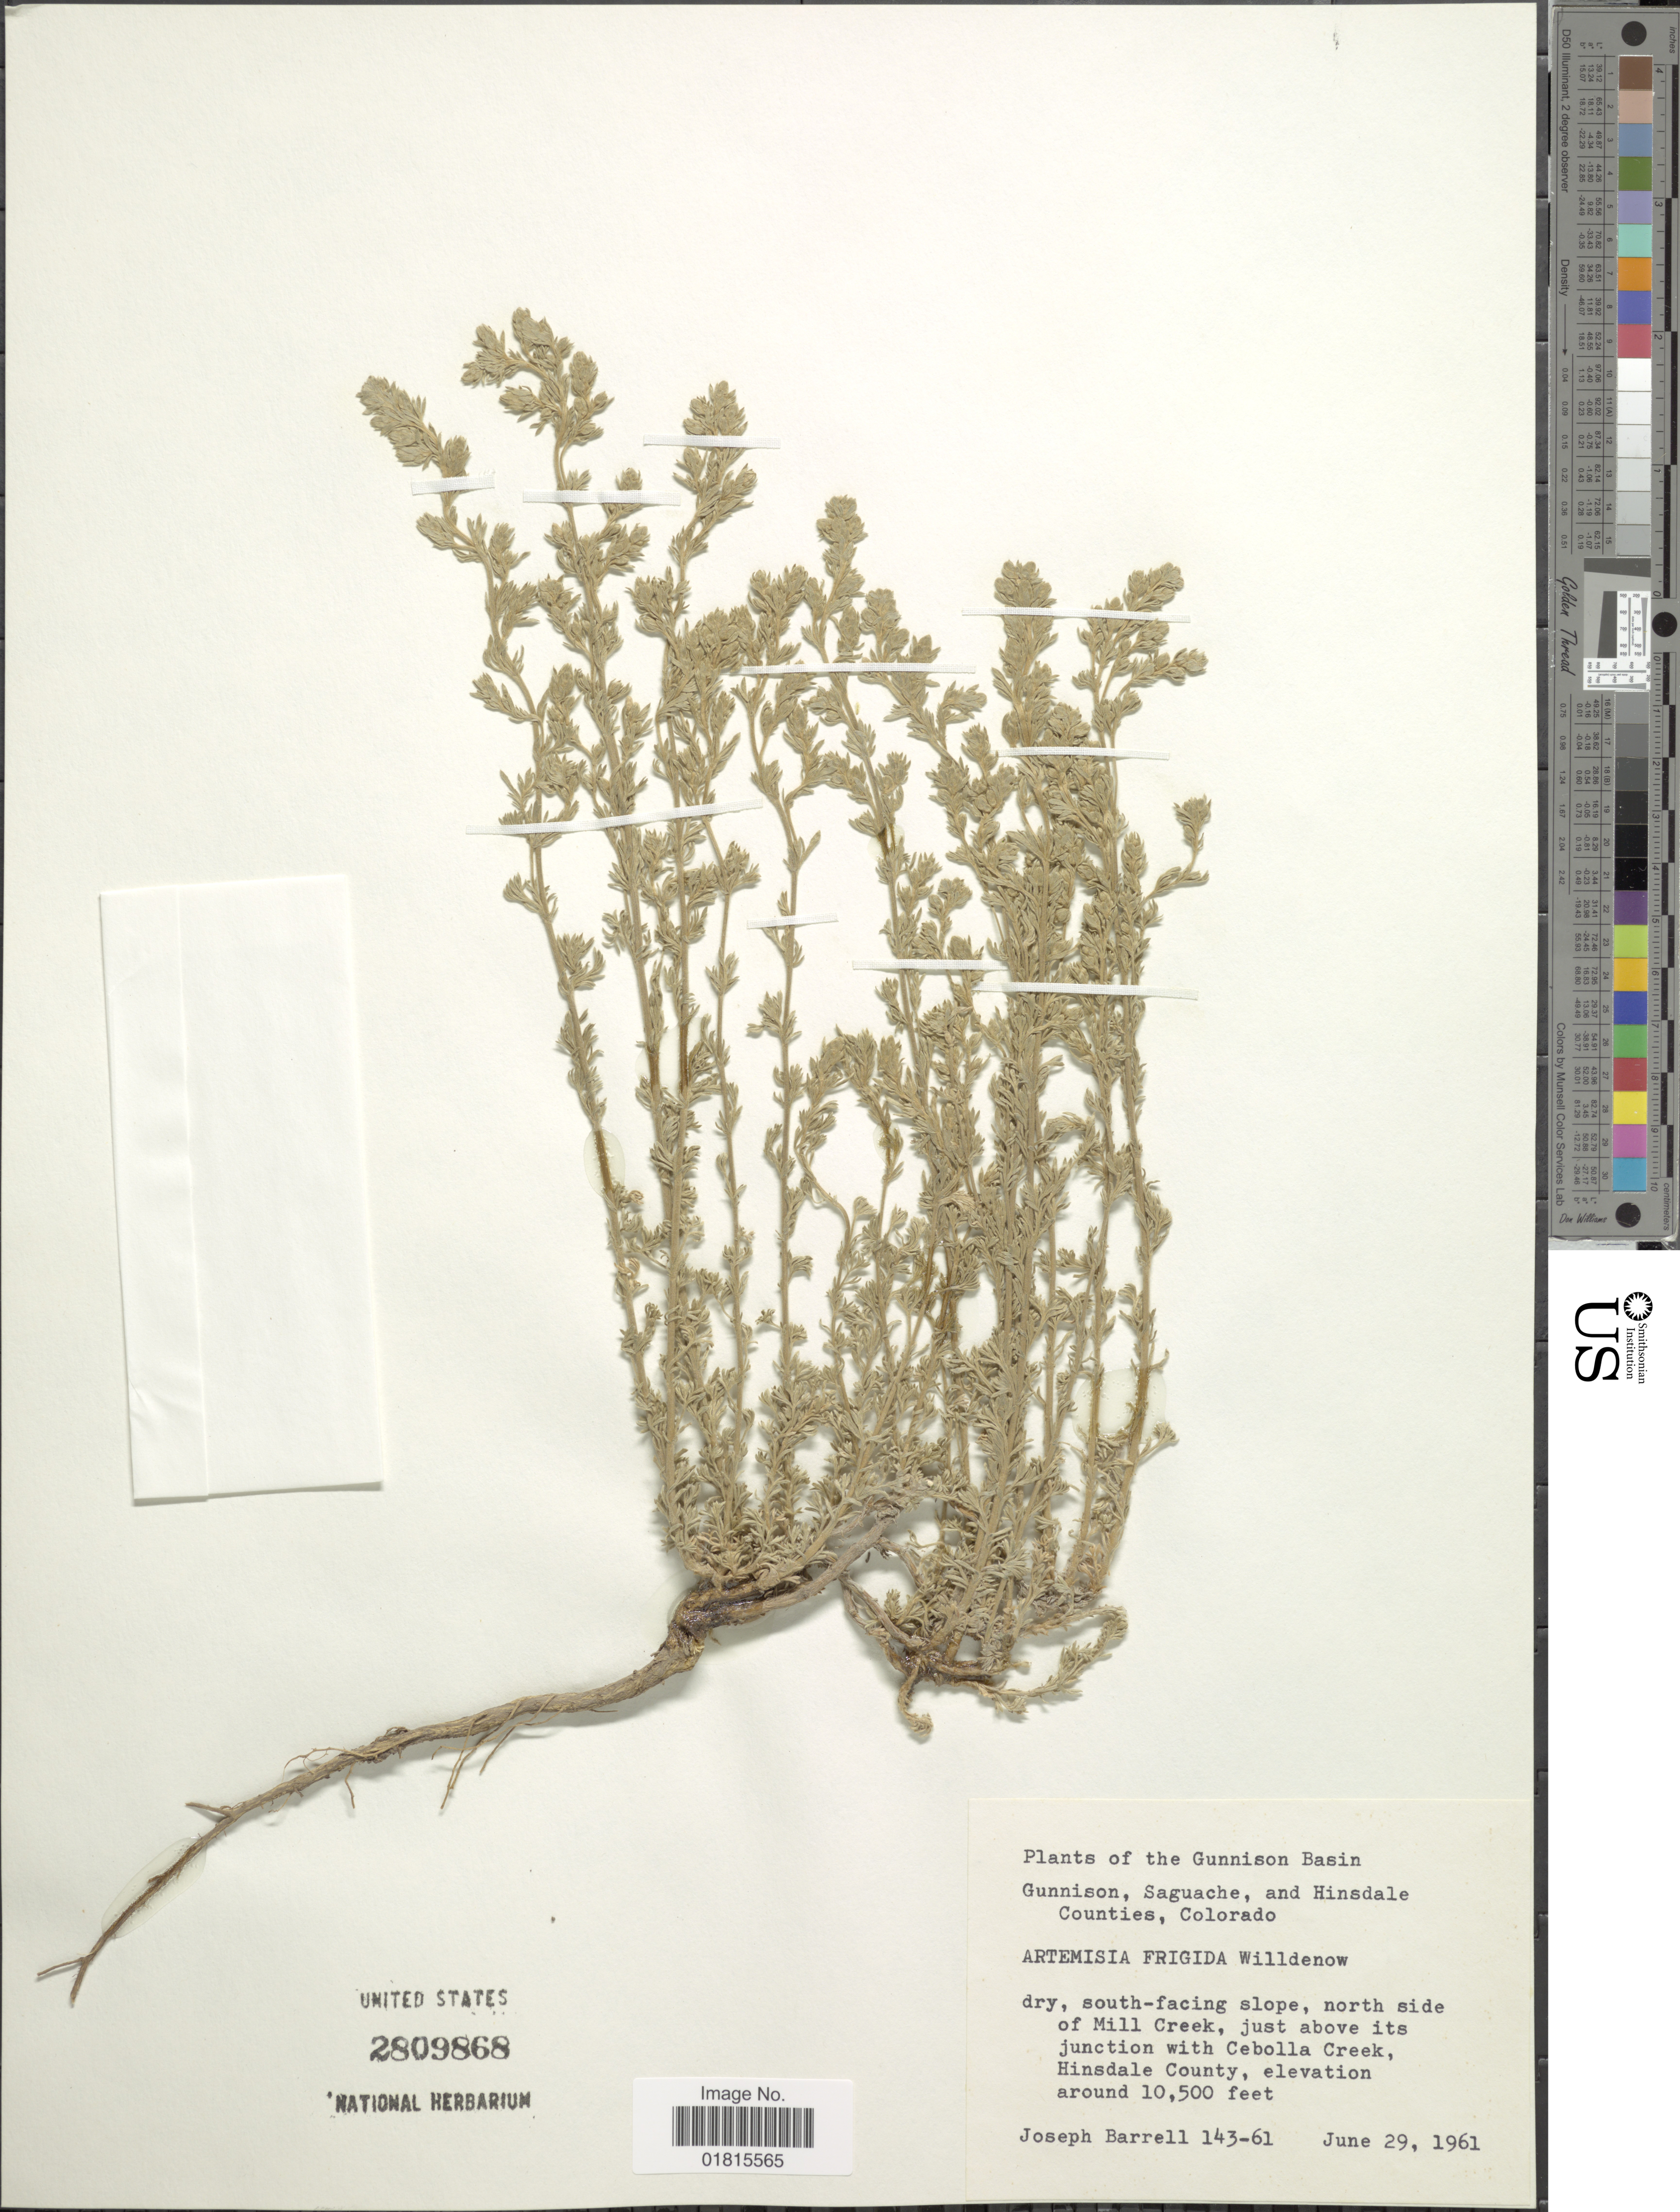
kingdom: Plantae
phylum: Tracheophyta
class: Magnoliopsida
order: Asterales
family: Asteraceae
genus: Artemisia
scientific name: Artemisia frigida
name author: Willd.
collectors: J. Barrell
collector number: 143-61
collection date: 1961-06-29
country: United States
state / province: Colorado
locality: Gunnison Basin, Gunnison, Saguache, and Hinsdale Counties, dry, south-facing slope, north side of Mill Creek, just above its junction with Cebolla Creek, Hinsdale County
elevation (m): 3200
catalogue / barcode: US 2809868